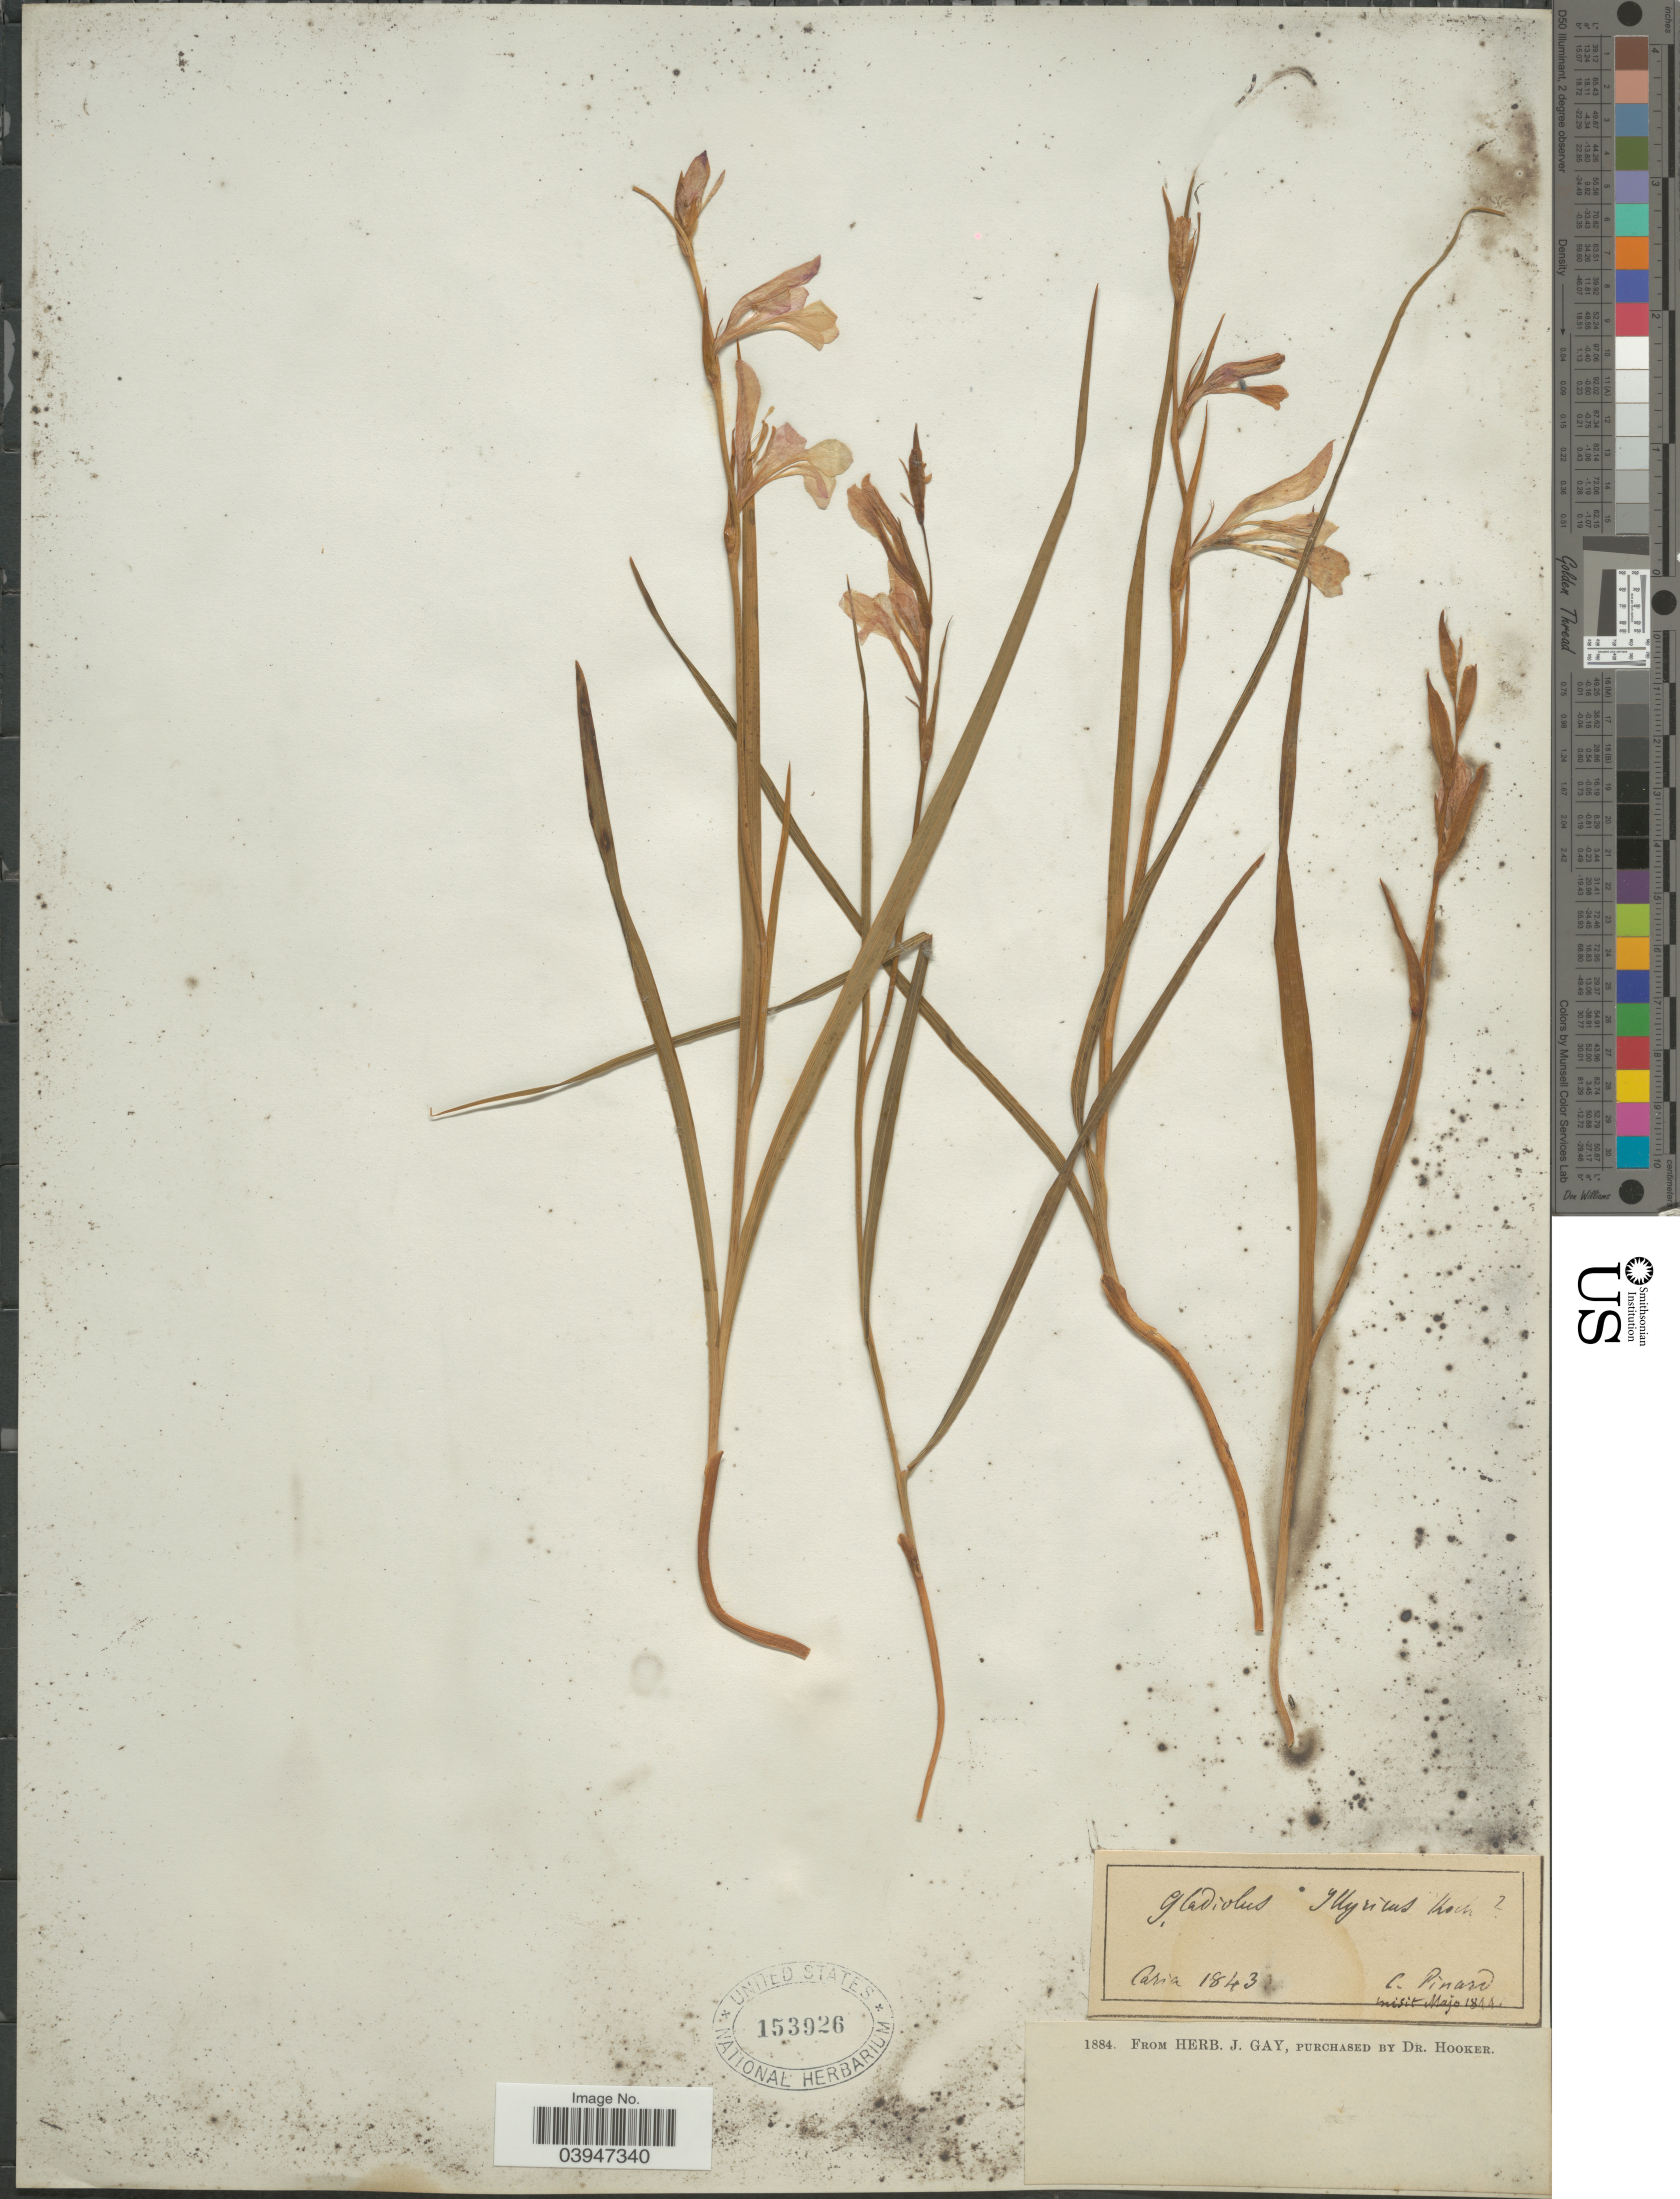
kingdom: Plantae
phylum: Tracheophyta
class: Liliopsida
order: Asparagales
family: Iridaceae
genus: Gladiolus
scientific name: Gladiolus illyricus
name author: W.D.J. Koch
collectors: C. Pinard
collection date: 1843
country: Turkey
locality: Caria.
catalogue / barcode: US 153926